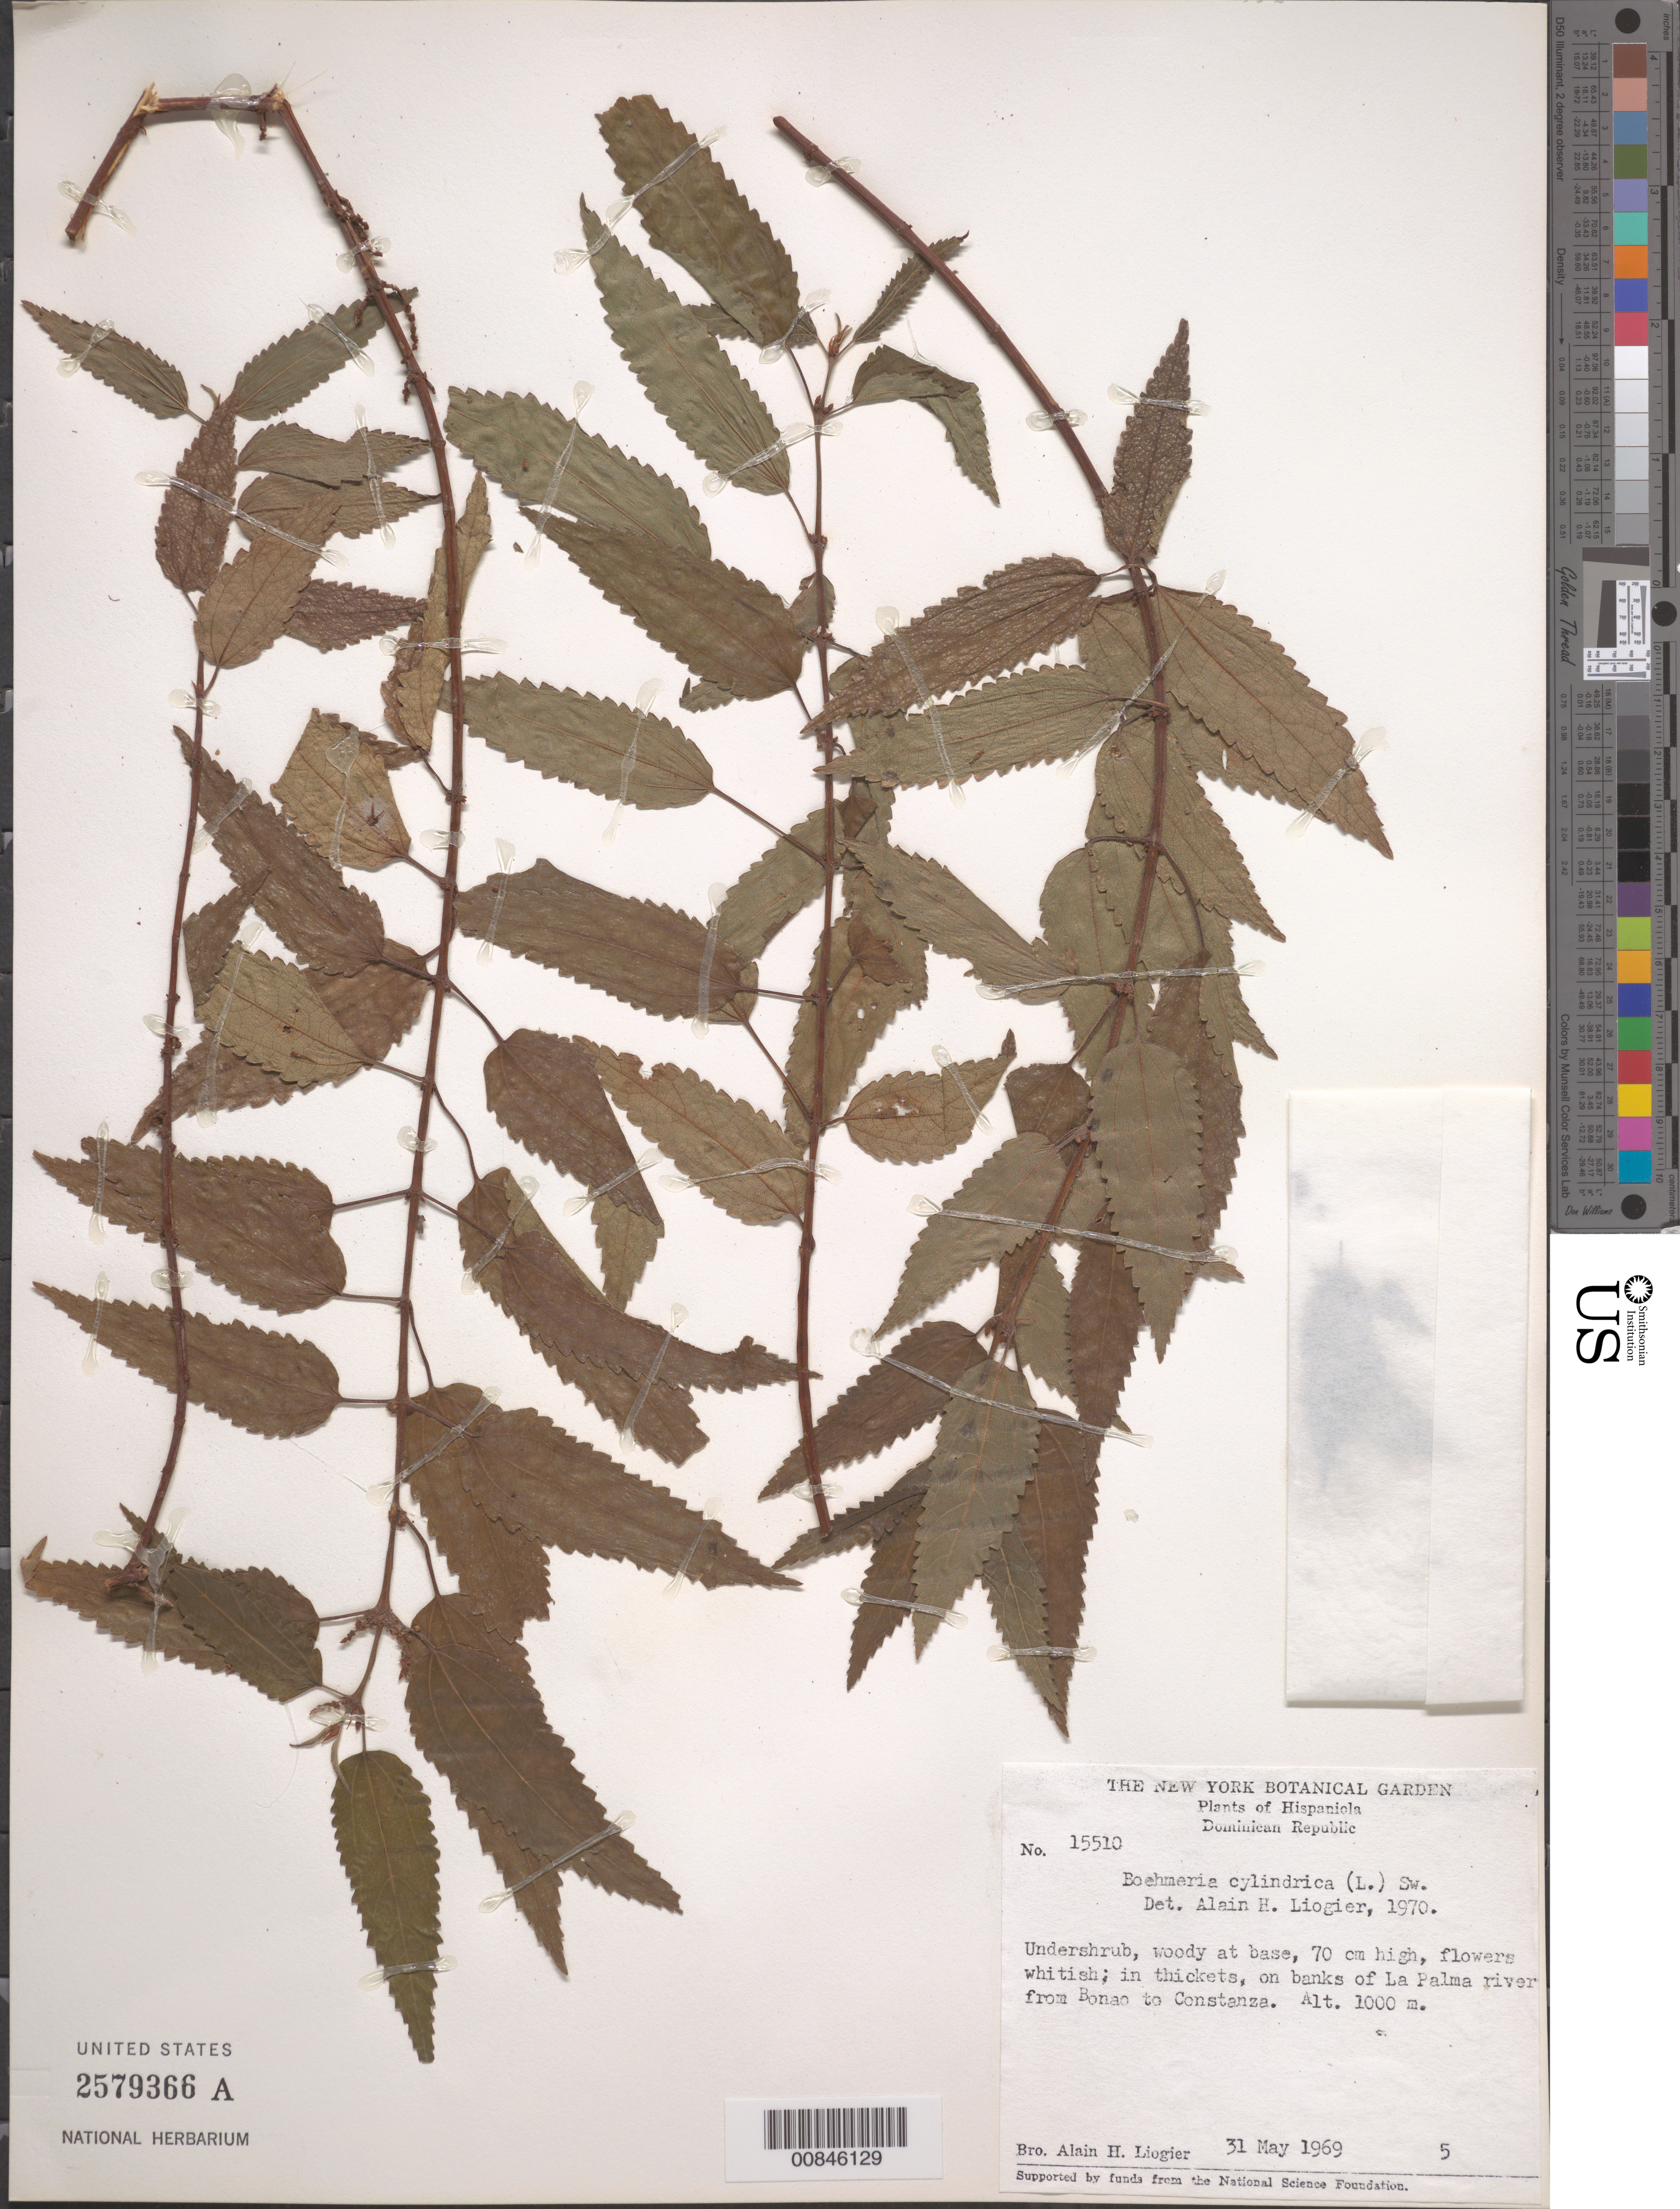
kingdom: Plantae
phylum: Tracheophyta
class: Magnoliopsida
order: Rosales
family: Urticaceae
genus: Boehmeria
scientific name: Boehmeria cylindrica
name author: (L.) Sw.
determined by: Liogier, Alain H.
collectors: A. H. Liogier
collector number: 15510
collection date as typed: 31 May 1969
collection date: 1969-05-31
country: Dominican Republic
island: Hispaniola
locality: On banks of La Palma river from Bonao to Constanza.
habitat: In thickets, on banks of river.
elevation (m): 1000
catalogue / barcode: US 2579366A